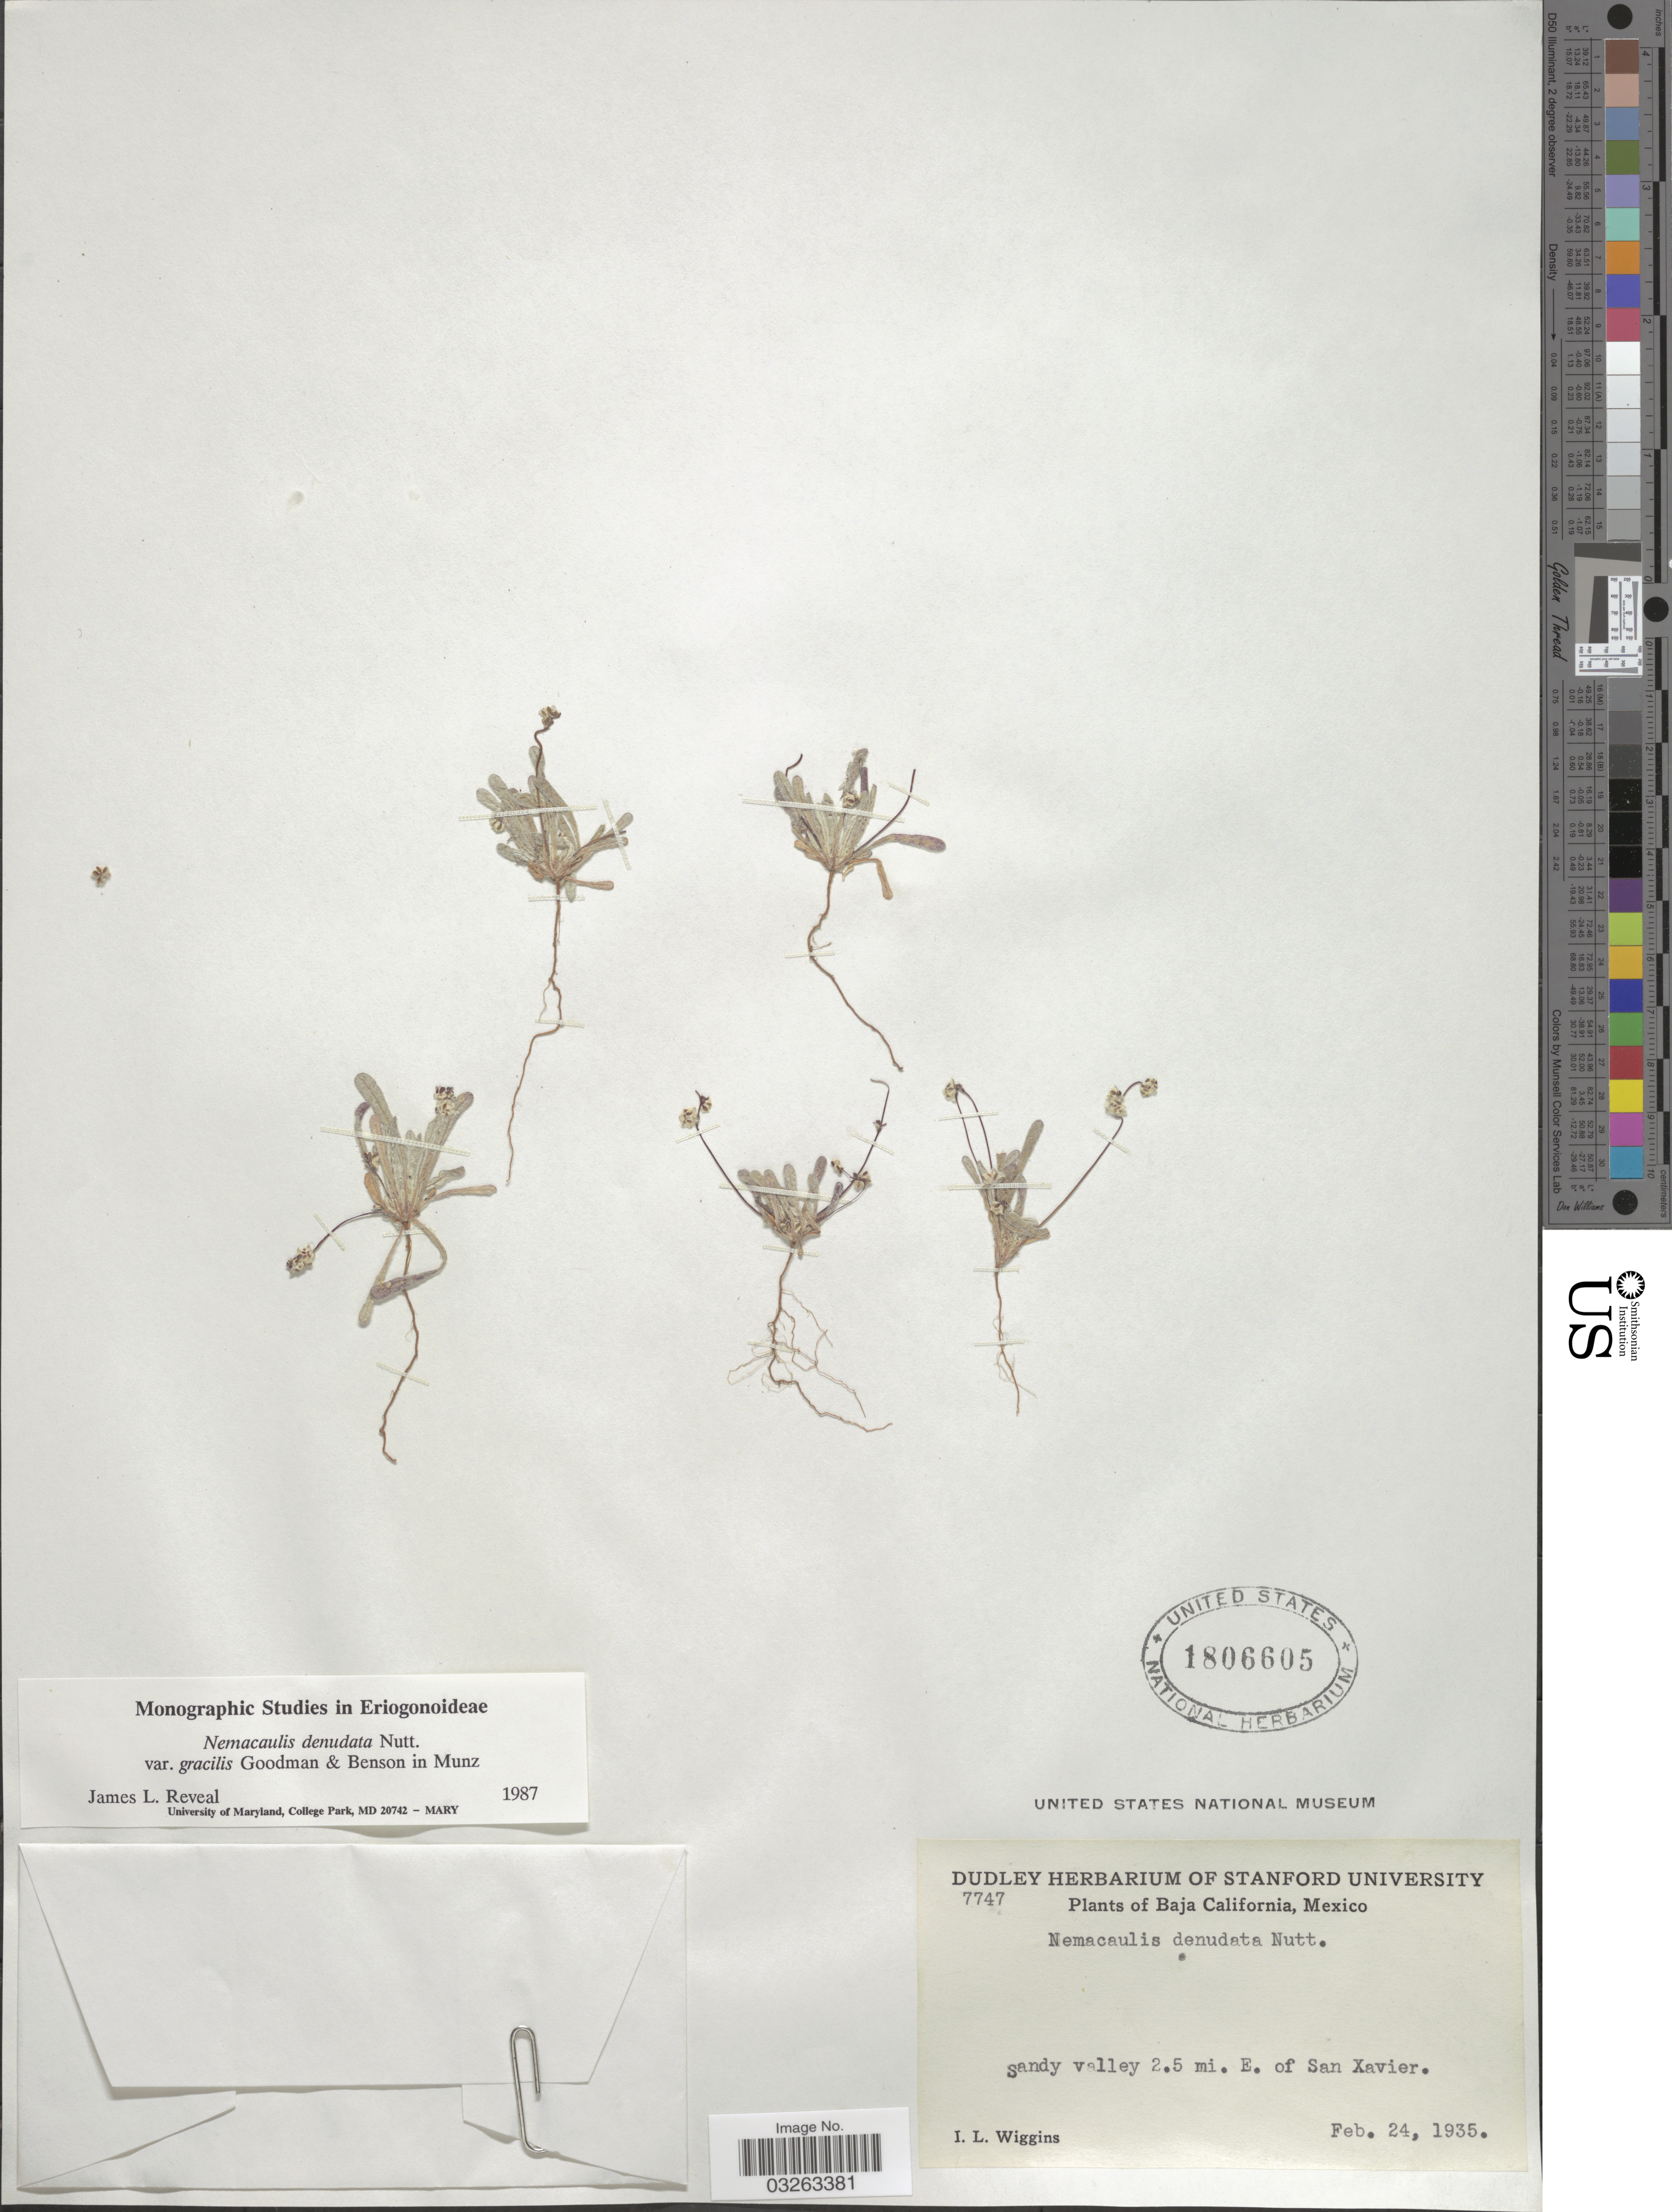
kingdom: Plantae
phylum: Tracheophyta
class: Magnoliopsida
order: Caryophyllales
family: Polygonaceae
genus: Nemacaulis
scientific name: Nemacaulis denudata var. gracilis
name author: Goodman & L.D. Benson in Munz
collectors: I. L. Wiggins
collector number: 7747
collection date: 1935-02-24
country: Mexico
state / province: Baja California Sur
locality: Sandy valley 2.5 mi. E. of San Xavier.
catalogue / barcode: US 1806605